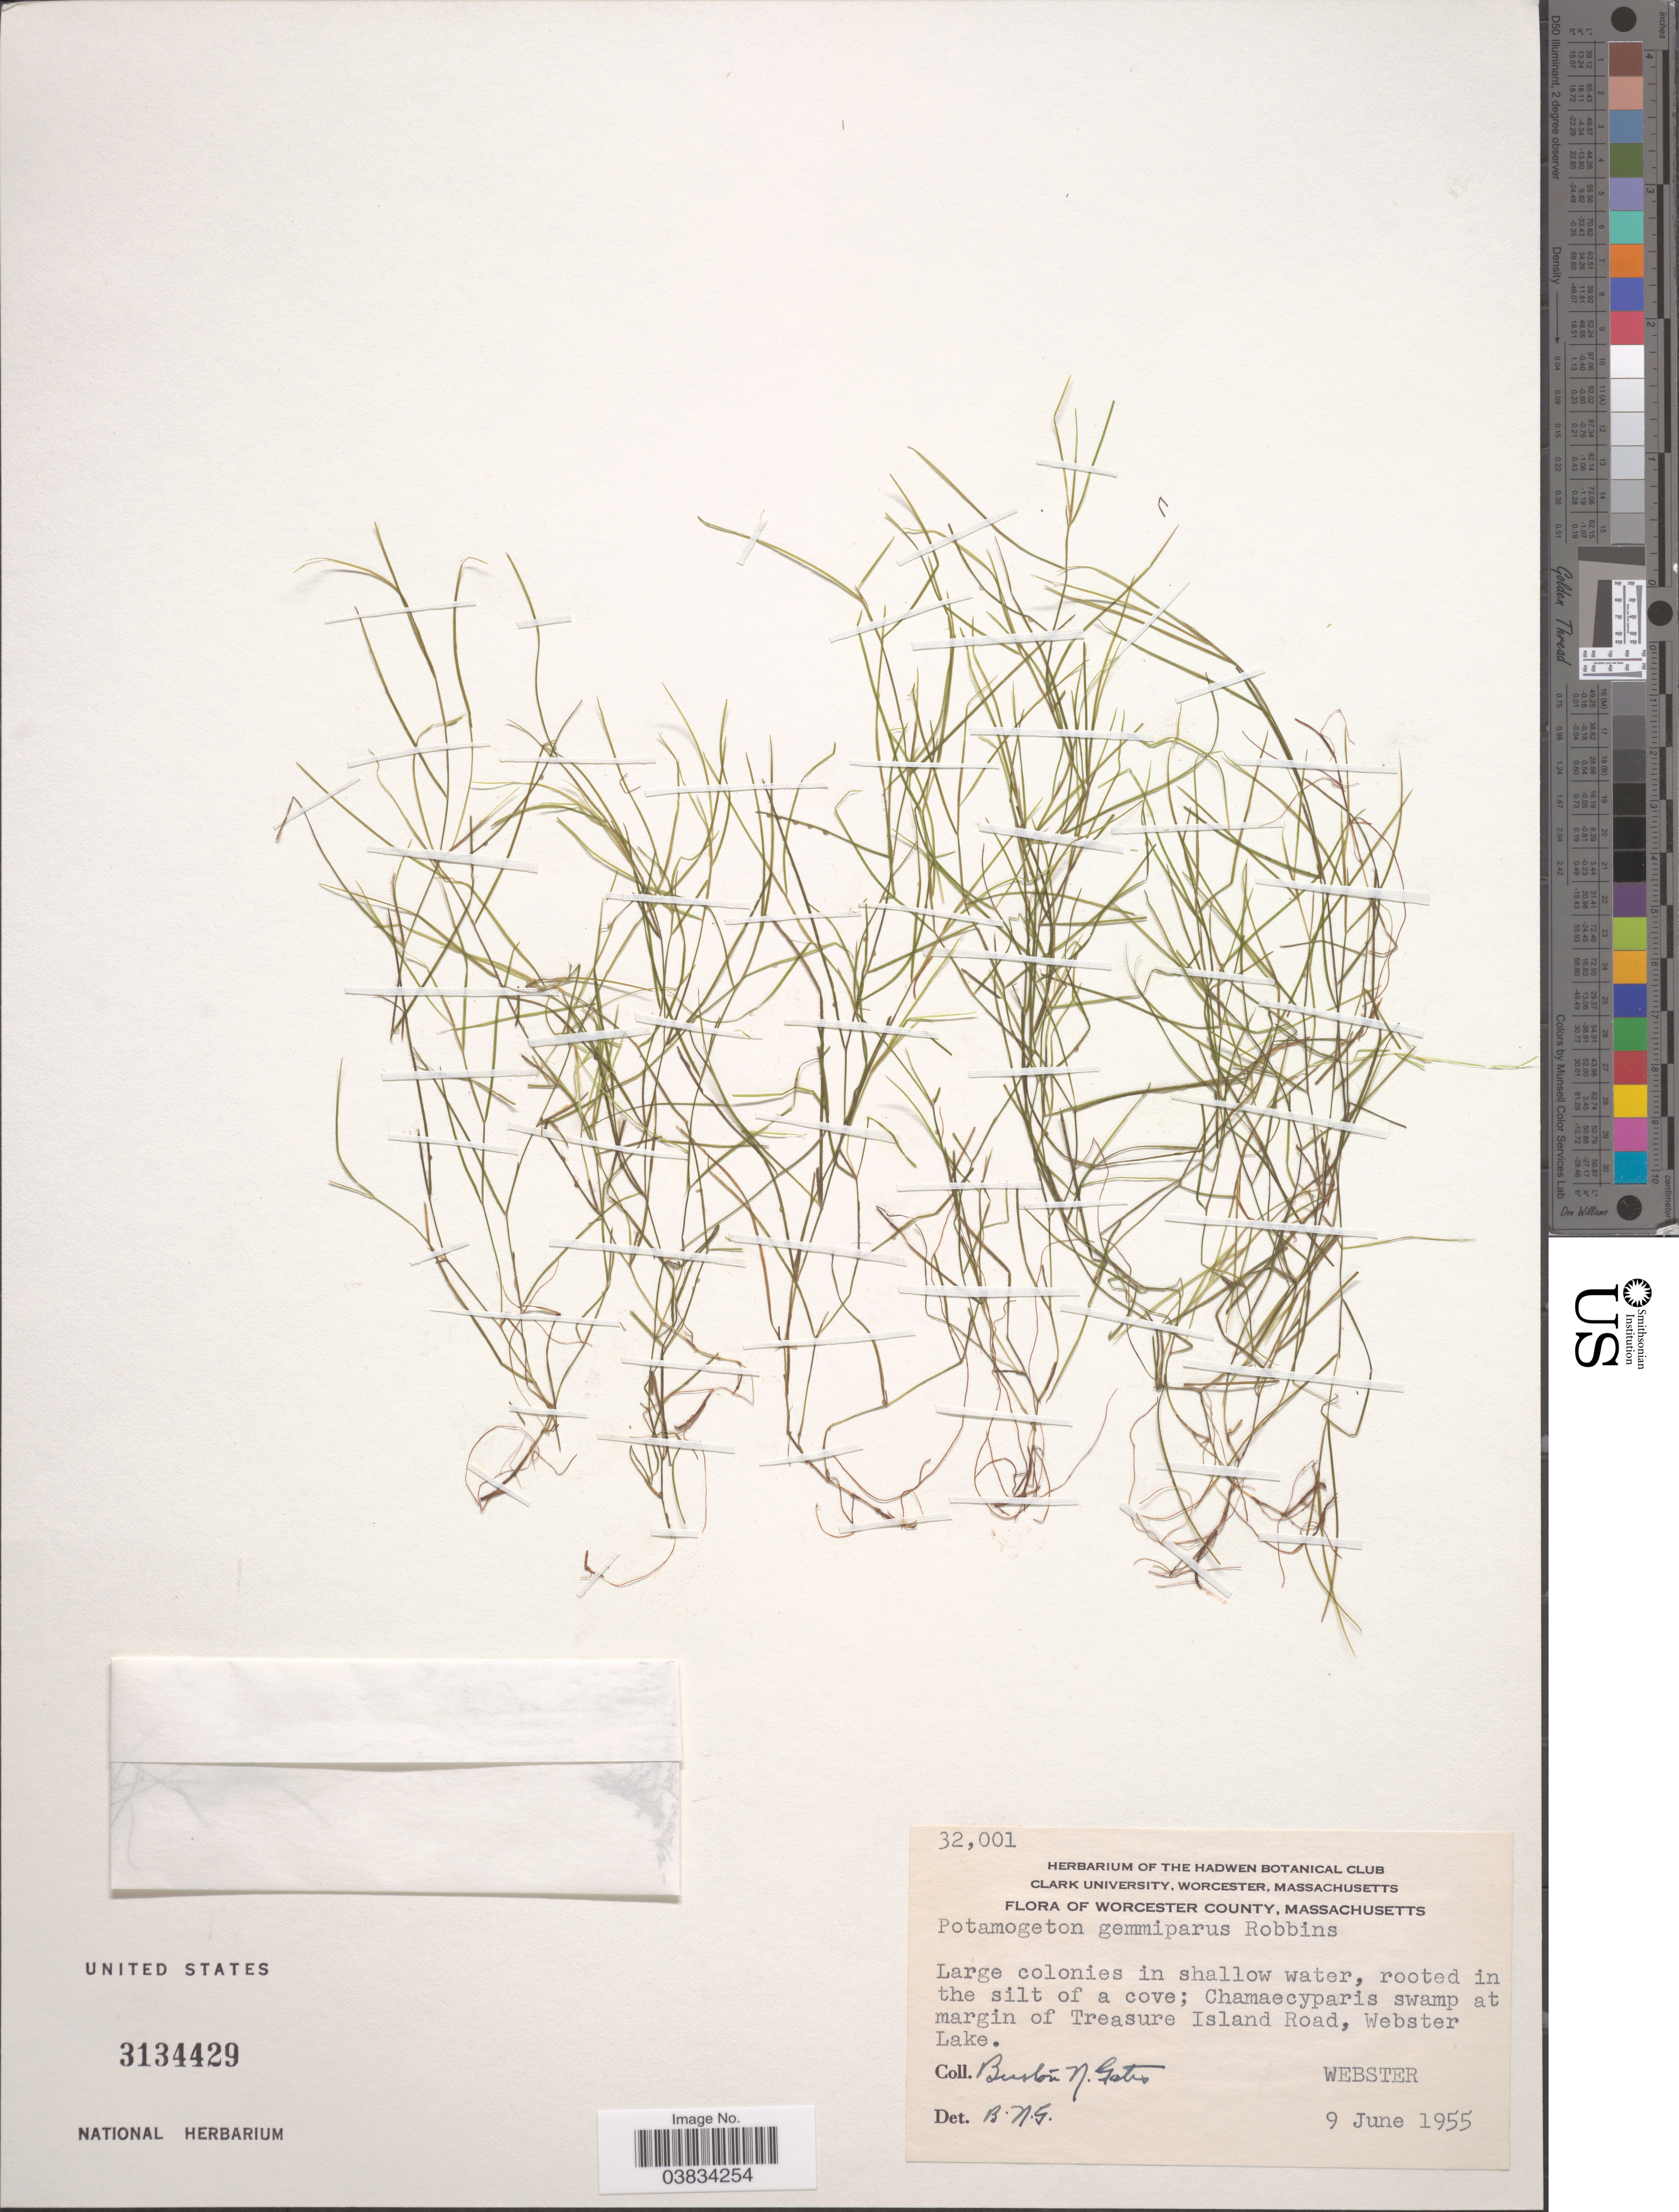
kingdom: Plantae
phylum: Tracheophyta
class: Liliopsida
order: Alismatales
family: Potamogetonaceae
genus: Potamogeton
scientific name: Potamogeton gemmiparus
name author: J.W. Robbins in A. Gray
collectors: B. N. Gates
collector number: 32001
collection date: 1955-06-09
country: United States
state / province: Massachusetts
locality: Worcester County. Swamp at margin of Treasure Island Road, Webster Lake, Webster.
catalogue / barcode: US 3134429